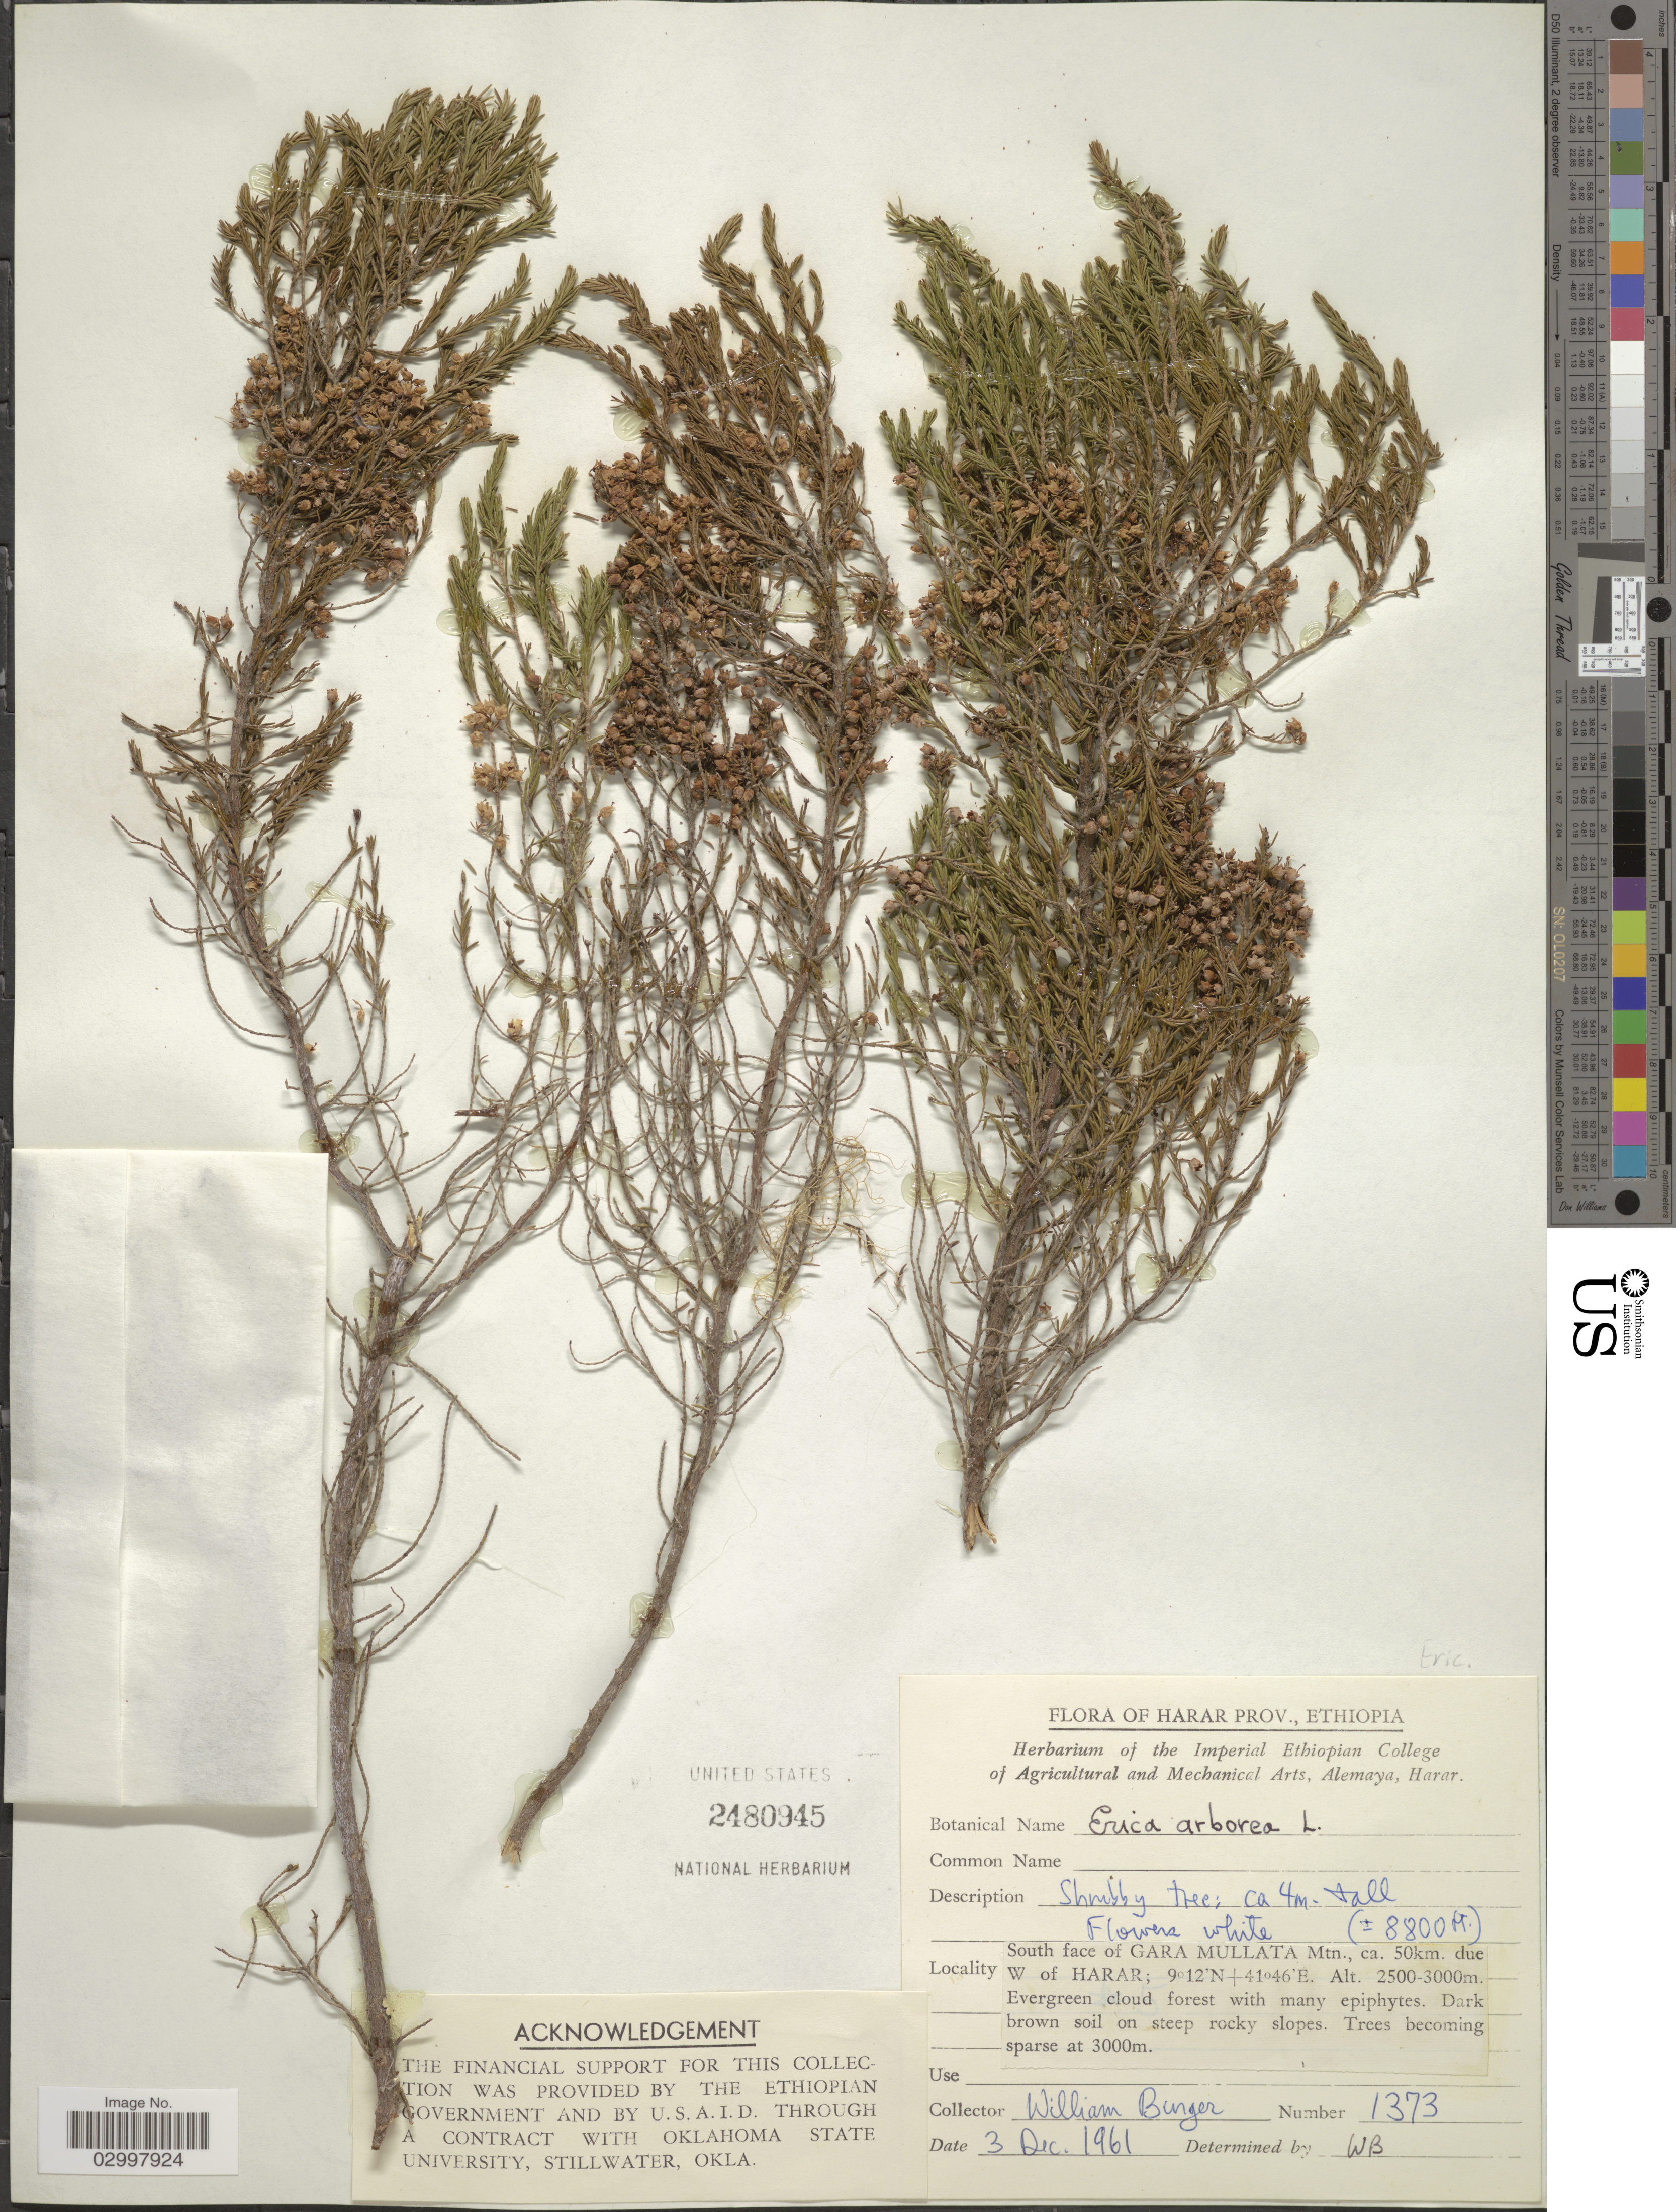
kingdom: Plantae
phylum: Tracheophyta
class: Magnoliopsida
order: Ericales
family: Ericaceae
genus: Erica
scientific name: Erica arborea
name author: L.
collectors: W. Burger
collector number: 1373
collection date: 1961-12-03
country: Ethiopia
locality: Harar Prov., South face of Gara Mullata Mtn., ca. 50km. due W of Harar.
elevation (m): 2682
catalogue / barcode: US 2480945